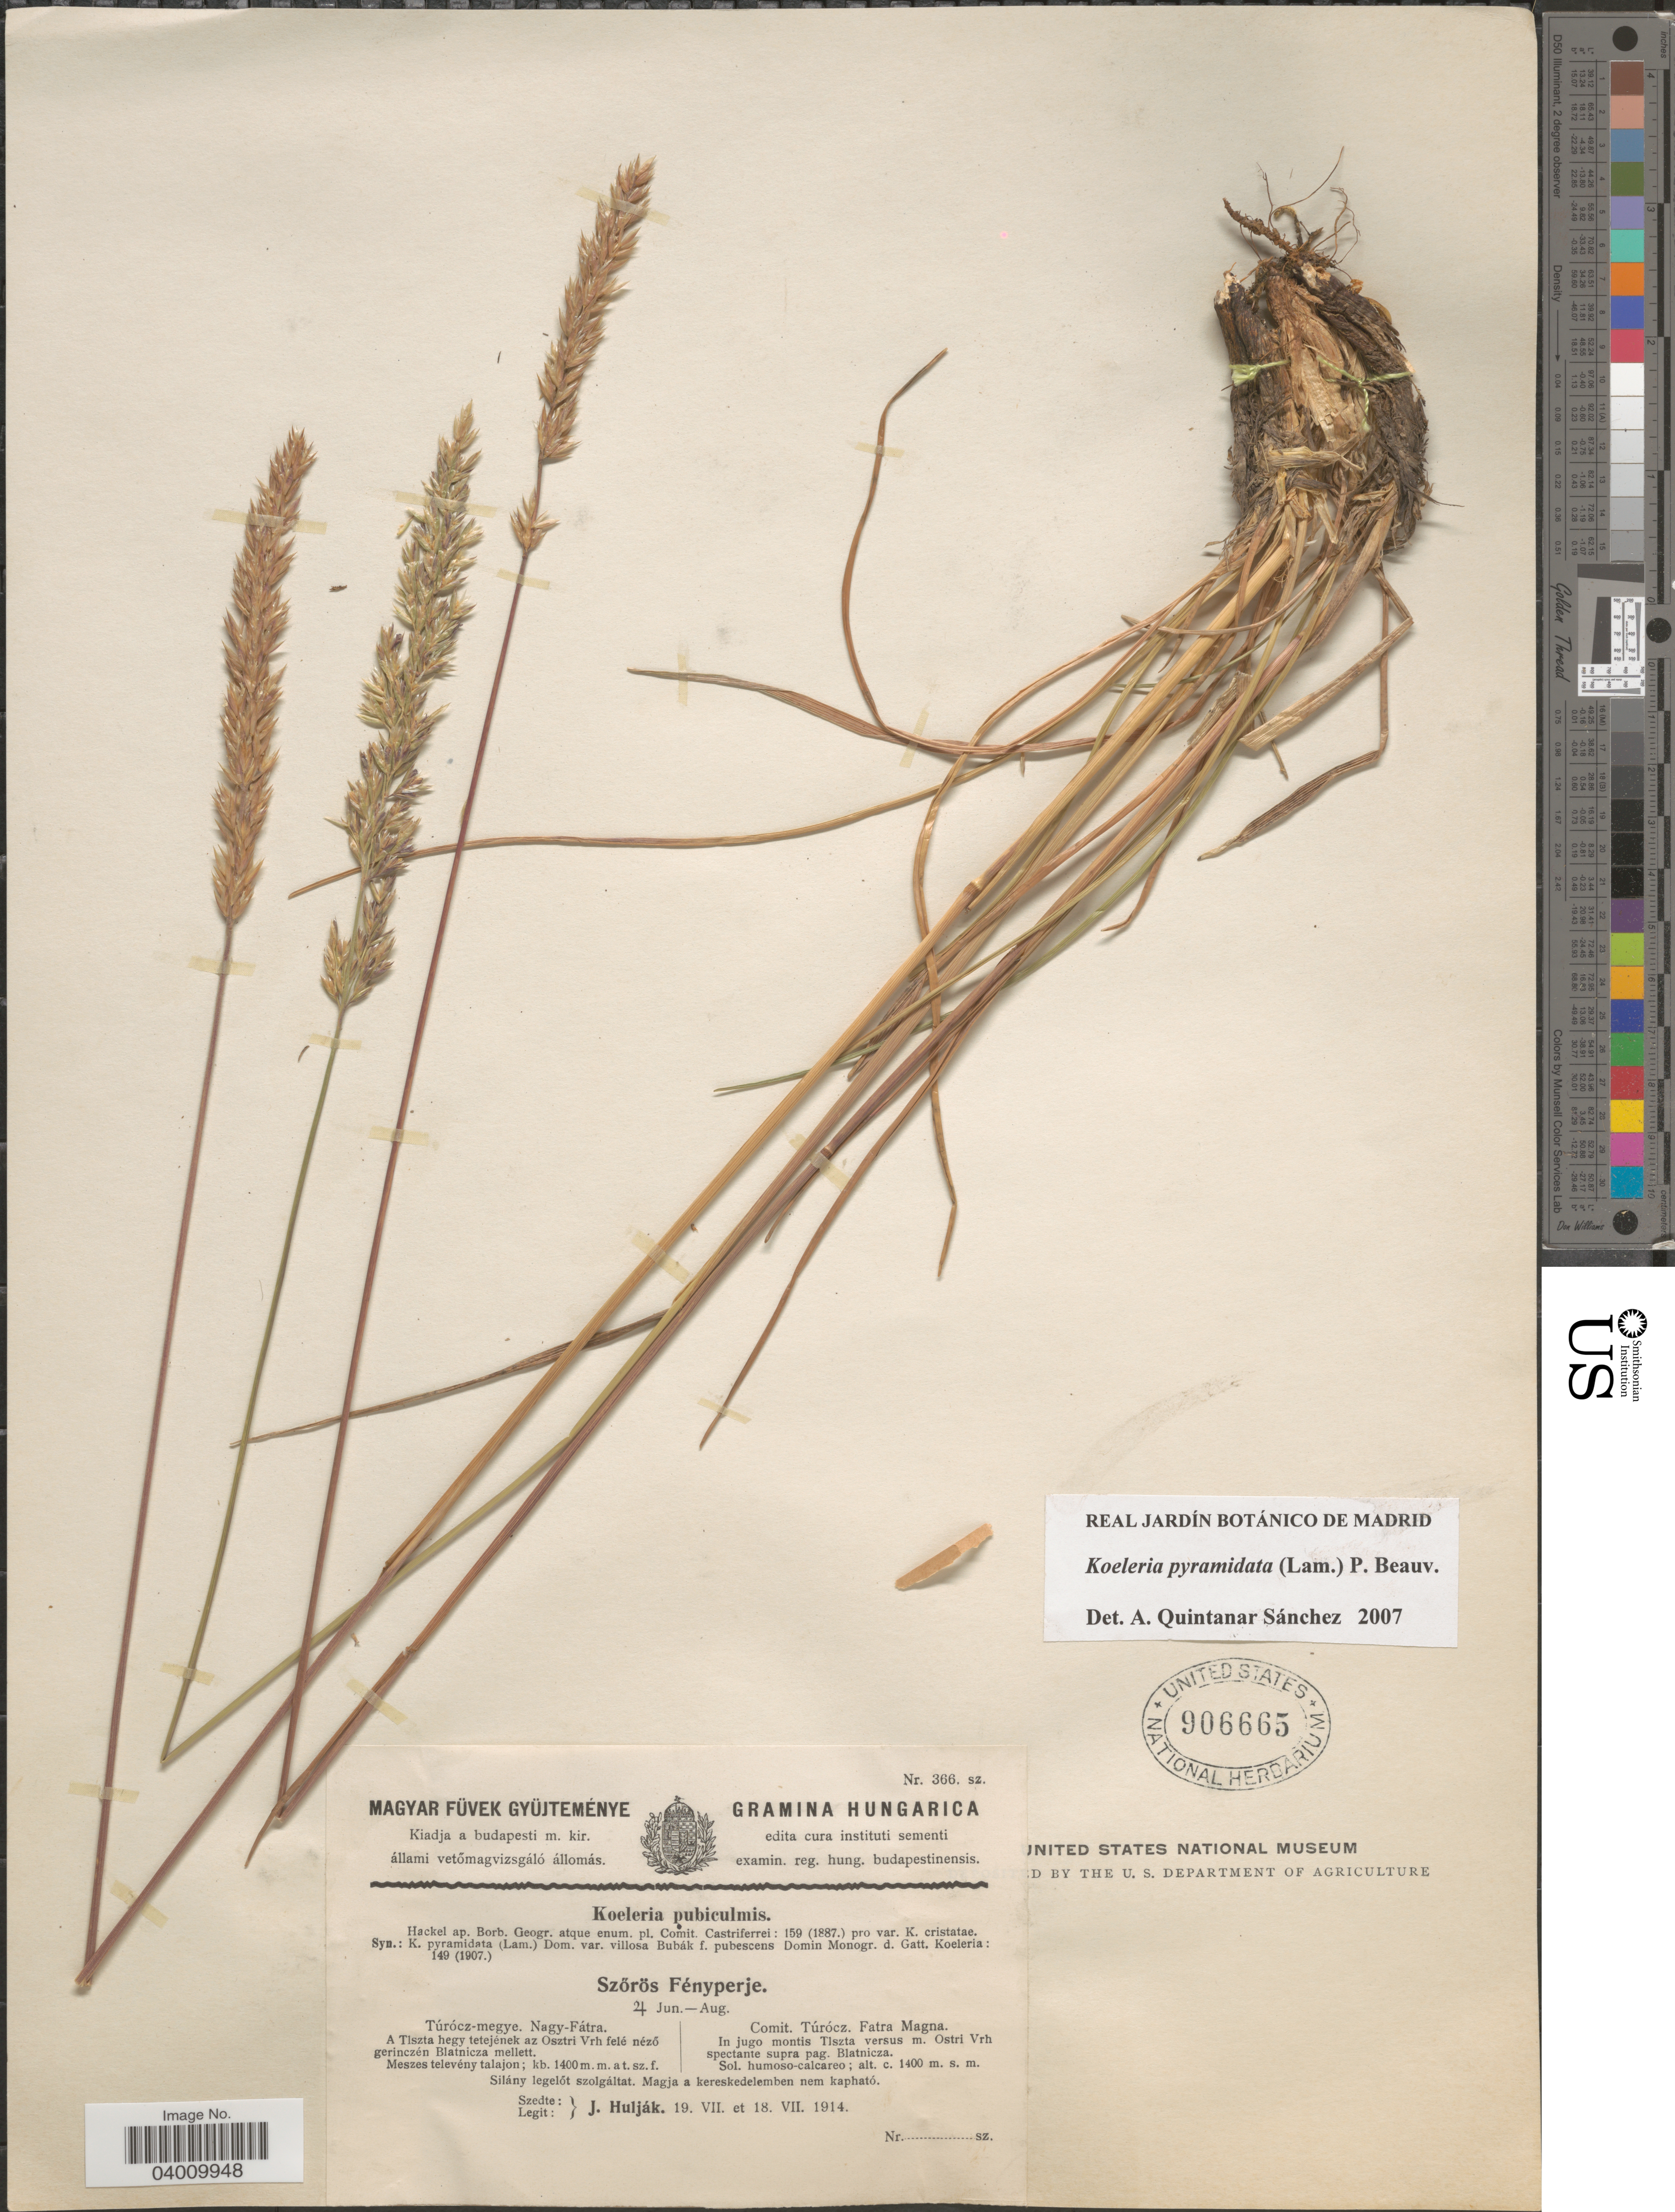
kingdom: Plantae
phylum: Tracheophyta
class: Liliopsida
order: Poales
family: Poaceae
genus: Koeleria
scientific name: Koeleria pyramidata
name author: (Lam.) P. Beauv.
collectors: J. Huljak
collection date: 1914-07-18/1914-07-19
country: Hungary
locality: Hungarica. Comit. Túrócz. Fatra Magna. In jugo montis Tlszta versus m. Ostri Vrh spectante supra pag. Blatnicza. Sol. humoso-calcareo.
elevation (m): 1400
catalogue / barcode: US 906665